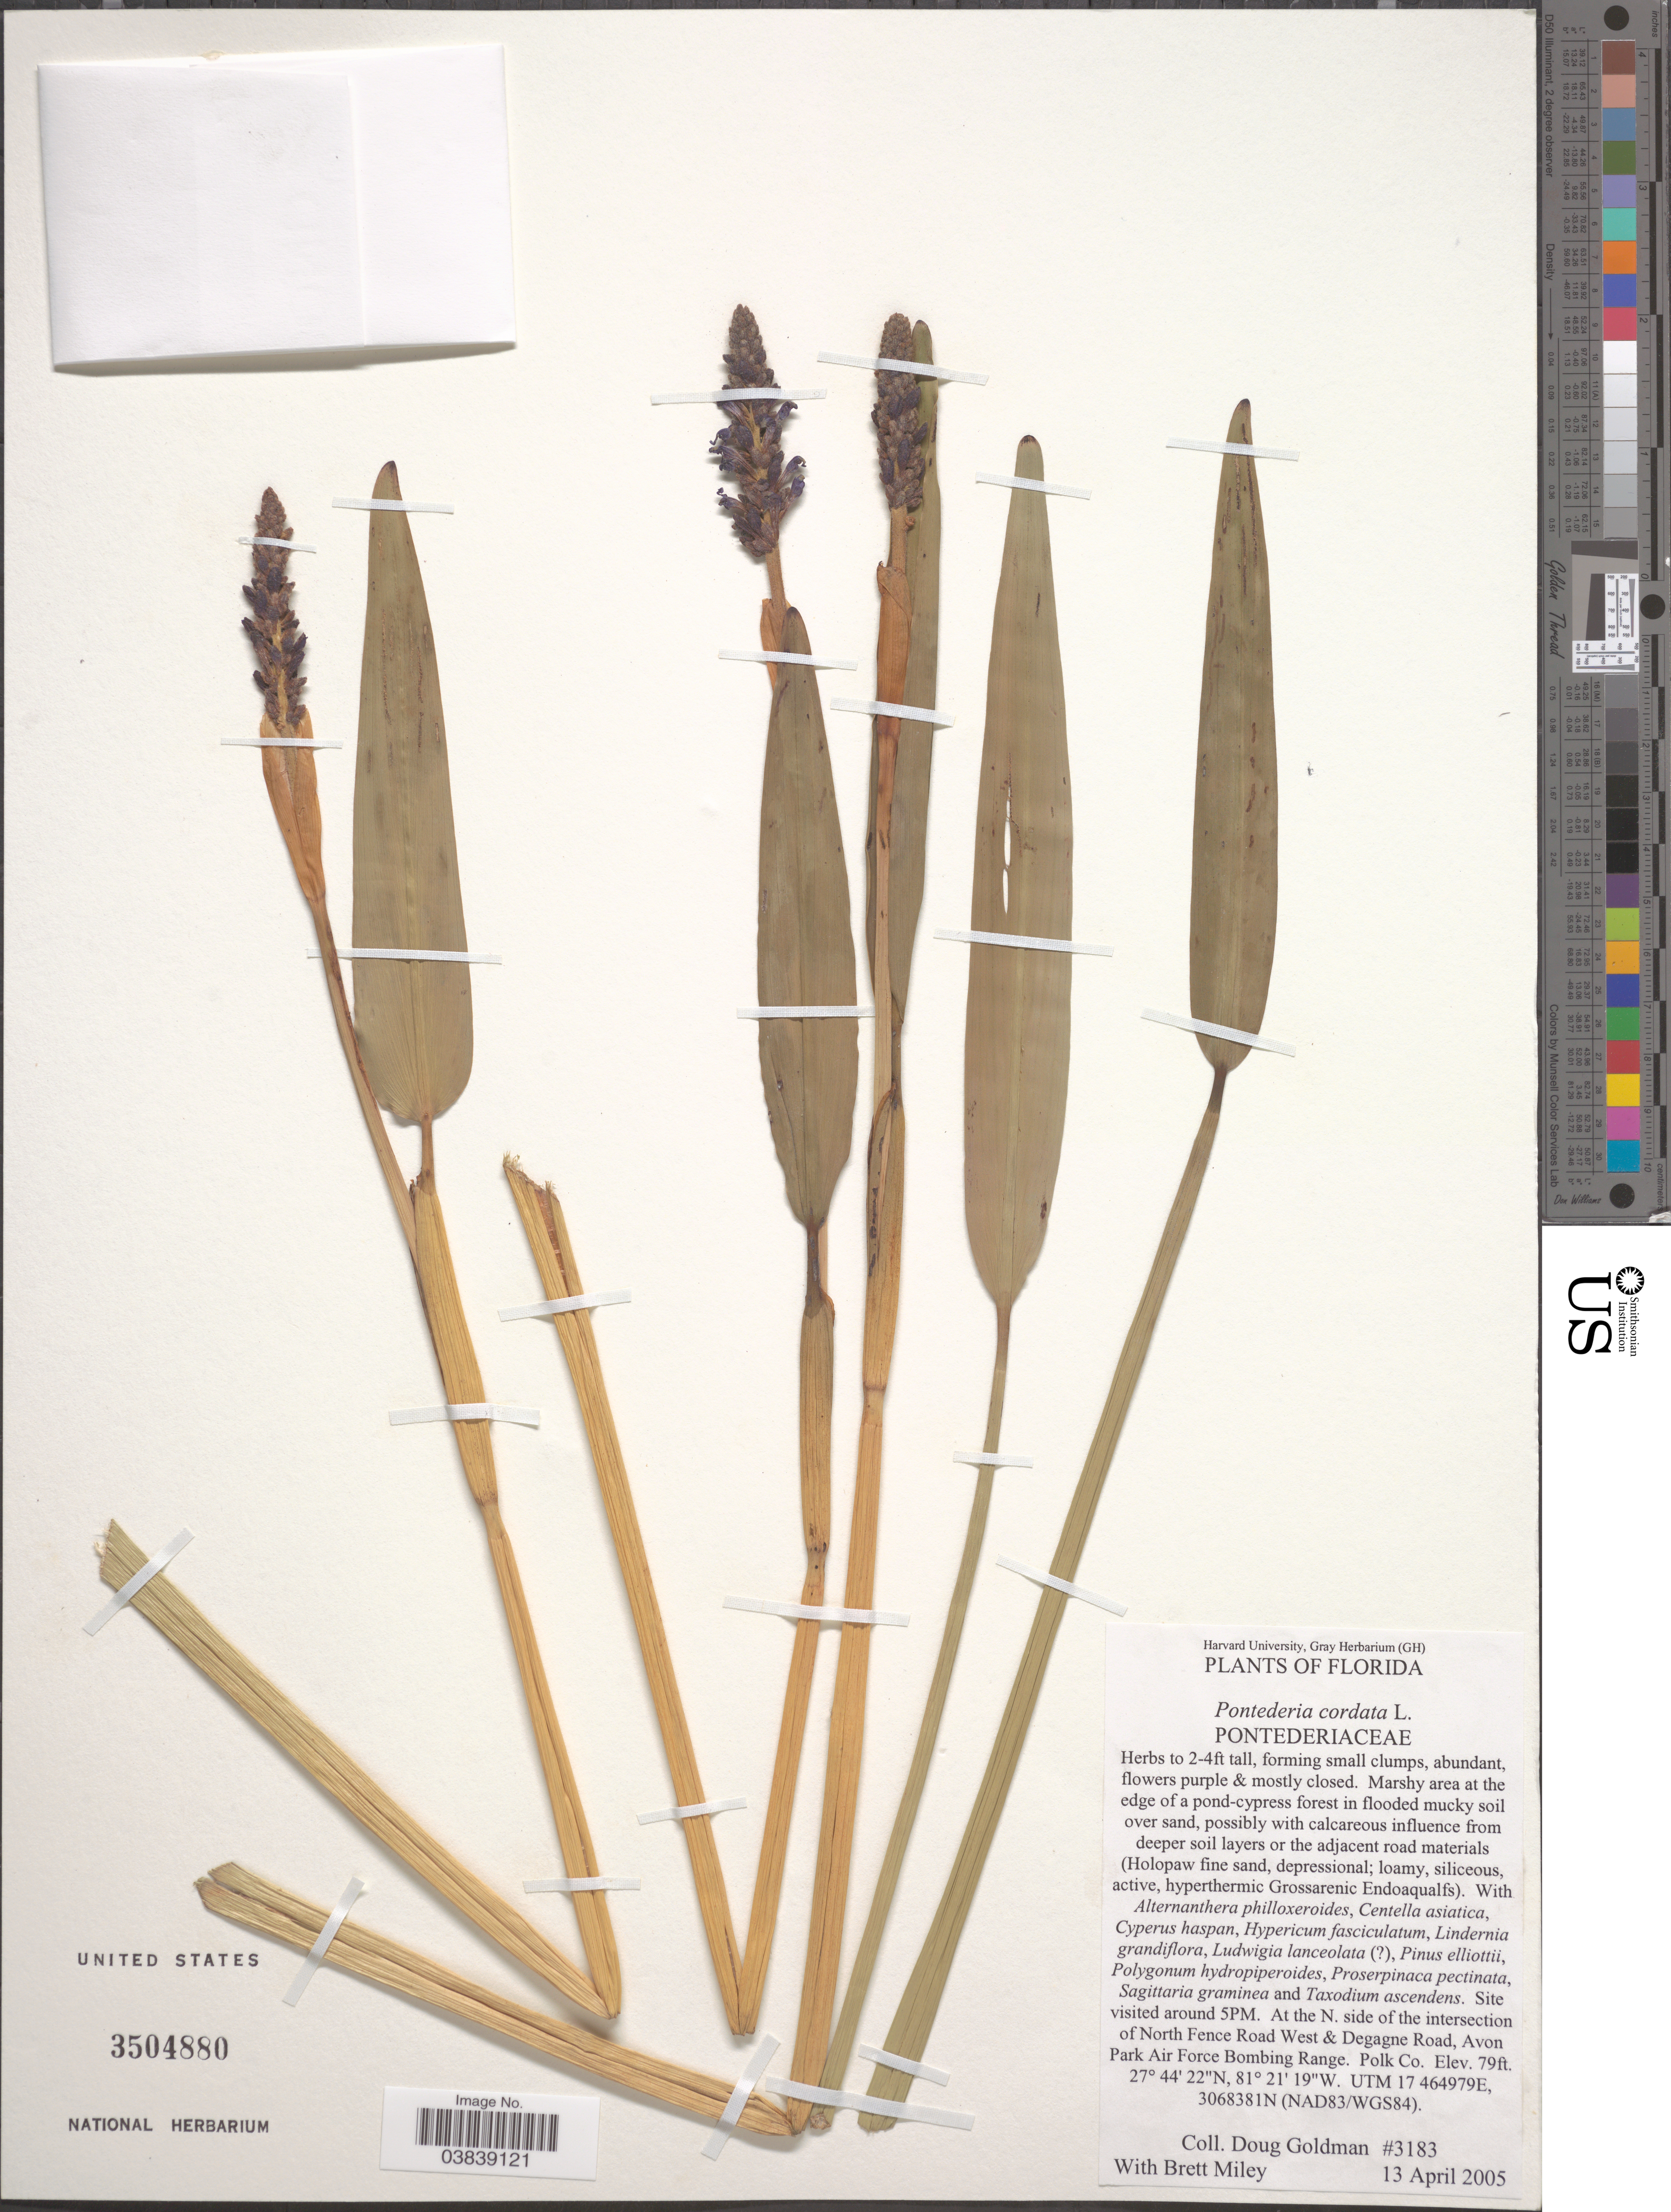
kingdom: Plantae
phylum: Tracheophyta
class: Liliopsida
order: Commelinales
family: Pontederiaceae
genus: Pontederia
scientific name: Pontederia cordata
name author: L.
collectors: D. Goldman & B. Miley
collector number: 3183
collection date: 2005-04-13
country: United States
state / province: Florida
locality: At the N. side of the intersection of North Fence Road West & Degagne Road, Avon Park Air Force Bombing Range. Polk Co. UTM 17 464979E, 3068381N.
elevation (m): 24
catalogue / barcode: US 3504880